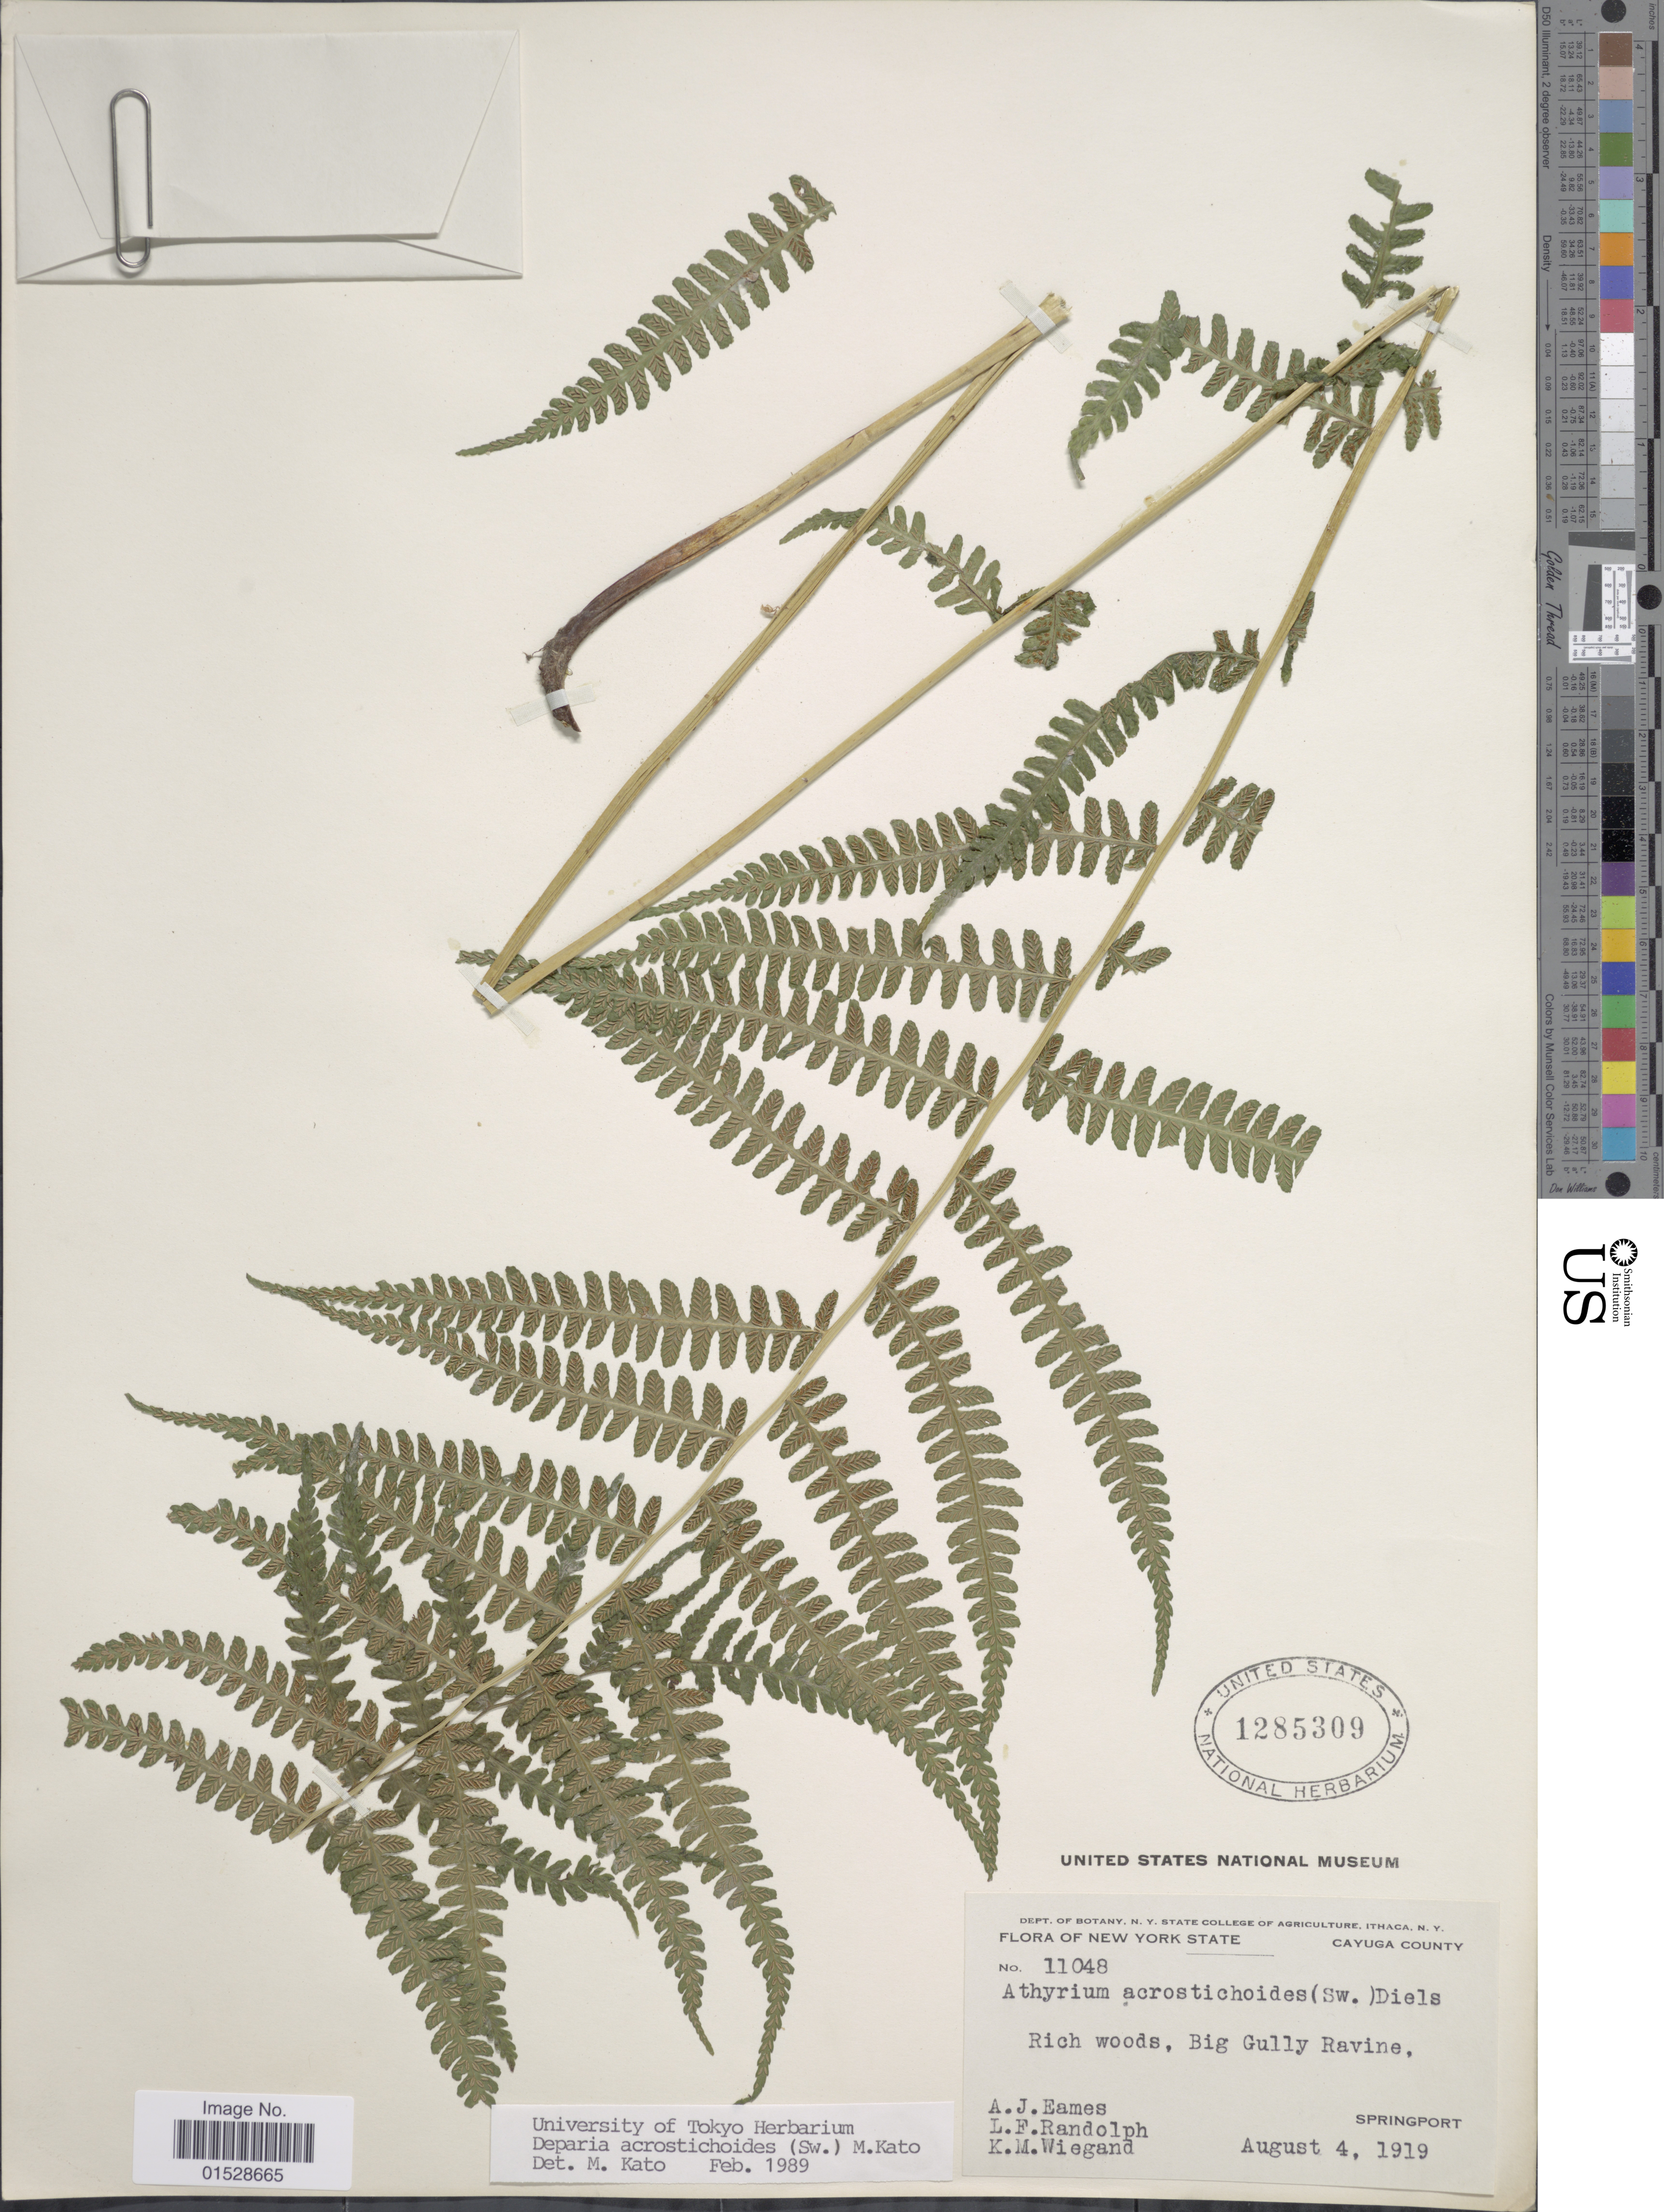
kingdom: Plantae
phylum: Tracheophyta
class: Polypodiopsida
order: Polypodiales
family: Athyriaceae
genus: Deparia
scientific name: Deparia acrostichoides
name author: (Sw.) M. Kato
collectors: A. J. Eames, L. F. Randolph & K. M. Wiegand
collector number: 11048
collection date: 1919-08-04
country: United States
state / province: New York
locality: New York State, Cayuga County, Rich Woods, Big Gully Ravine, Springport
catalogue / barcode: US 1285309